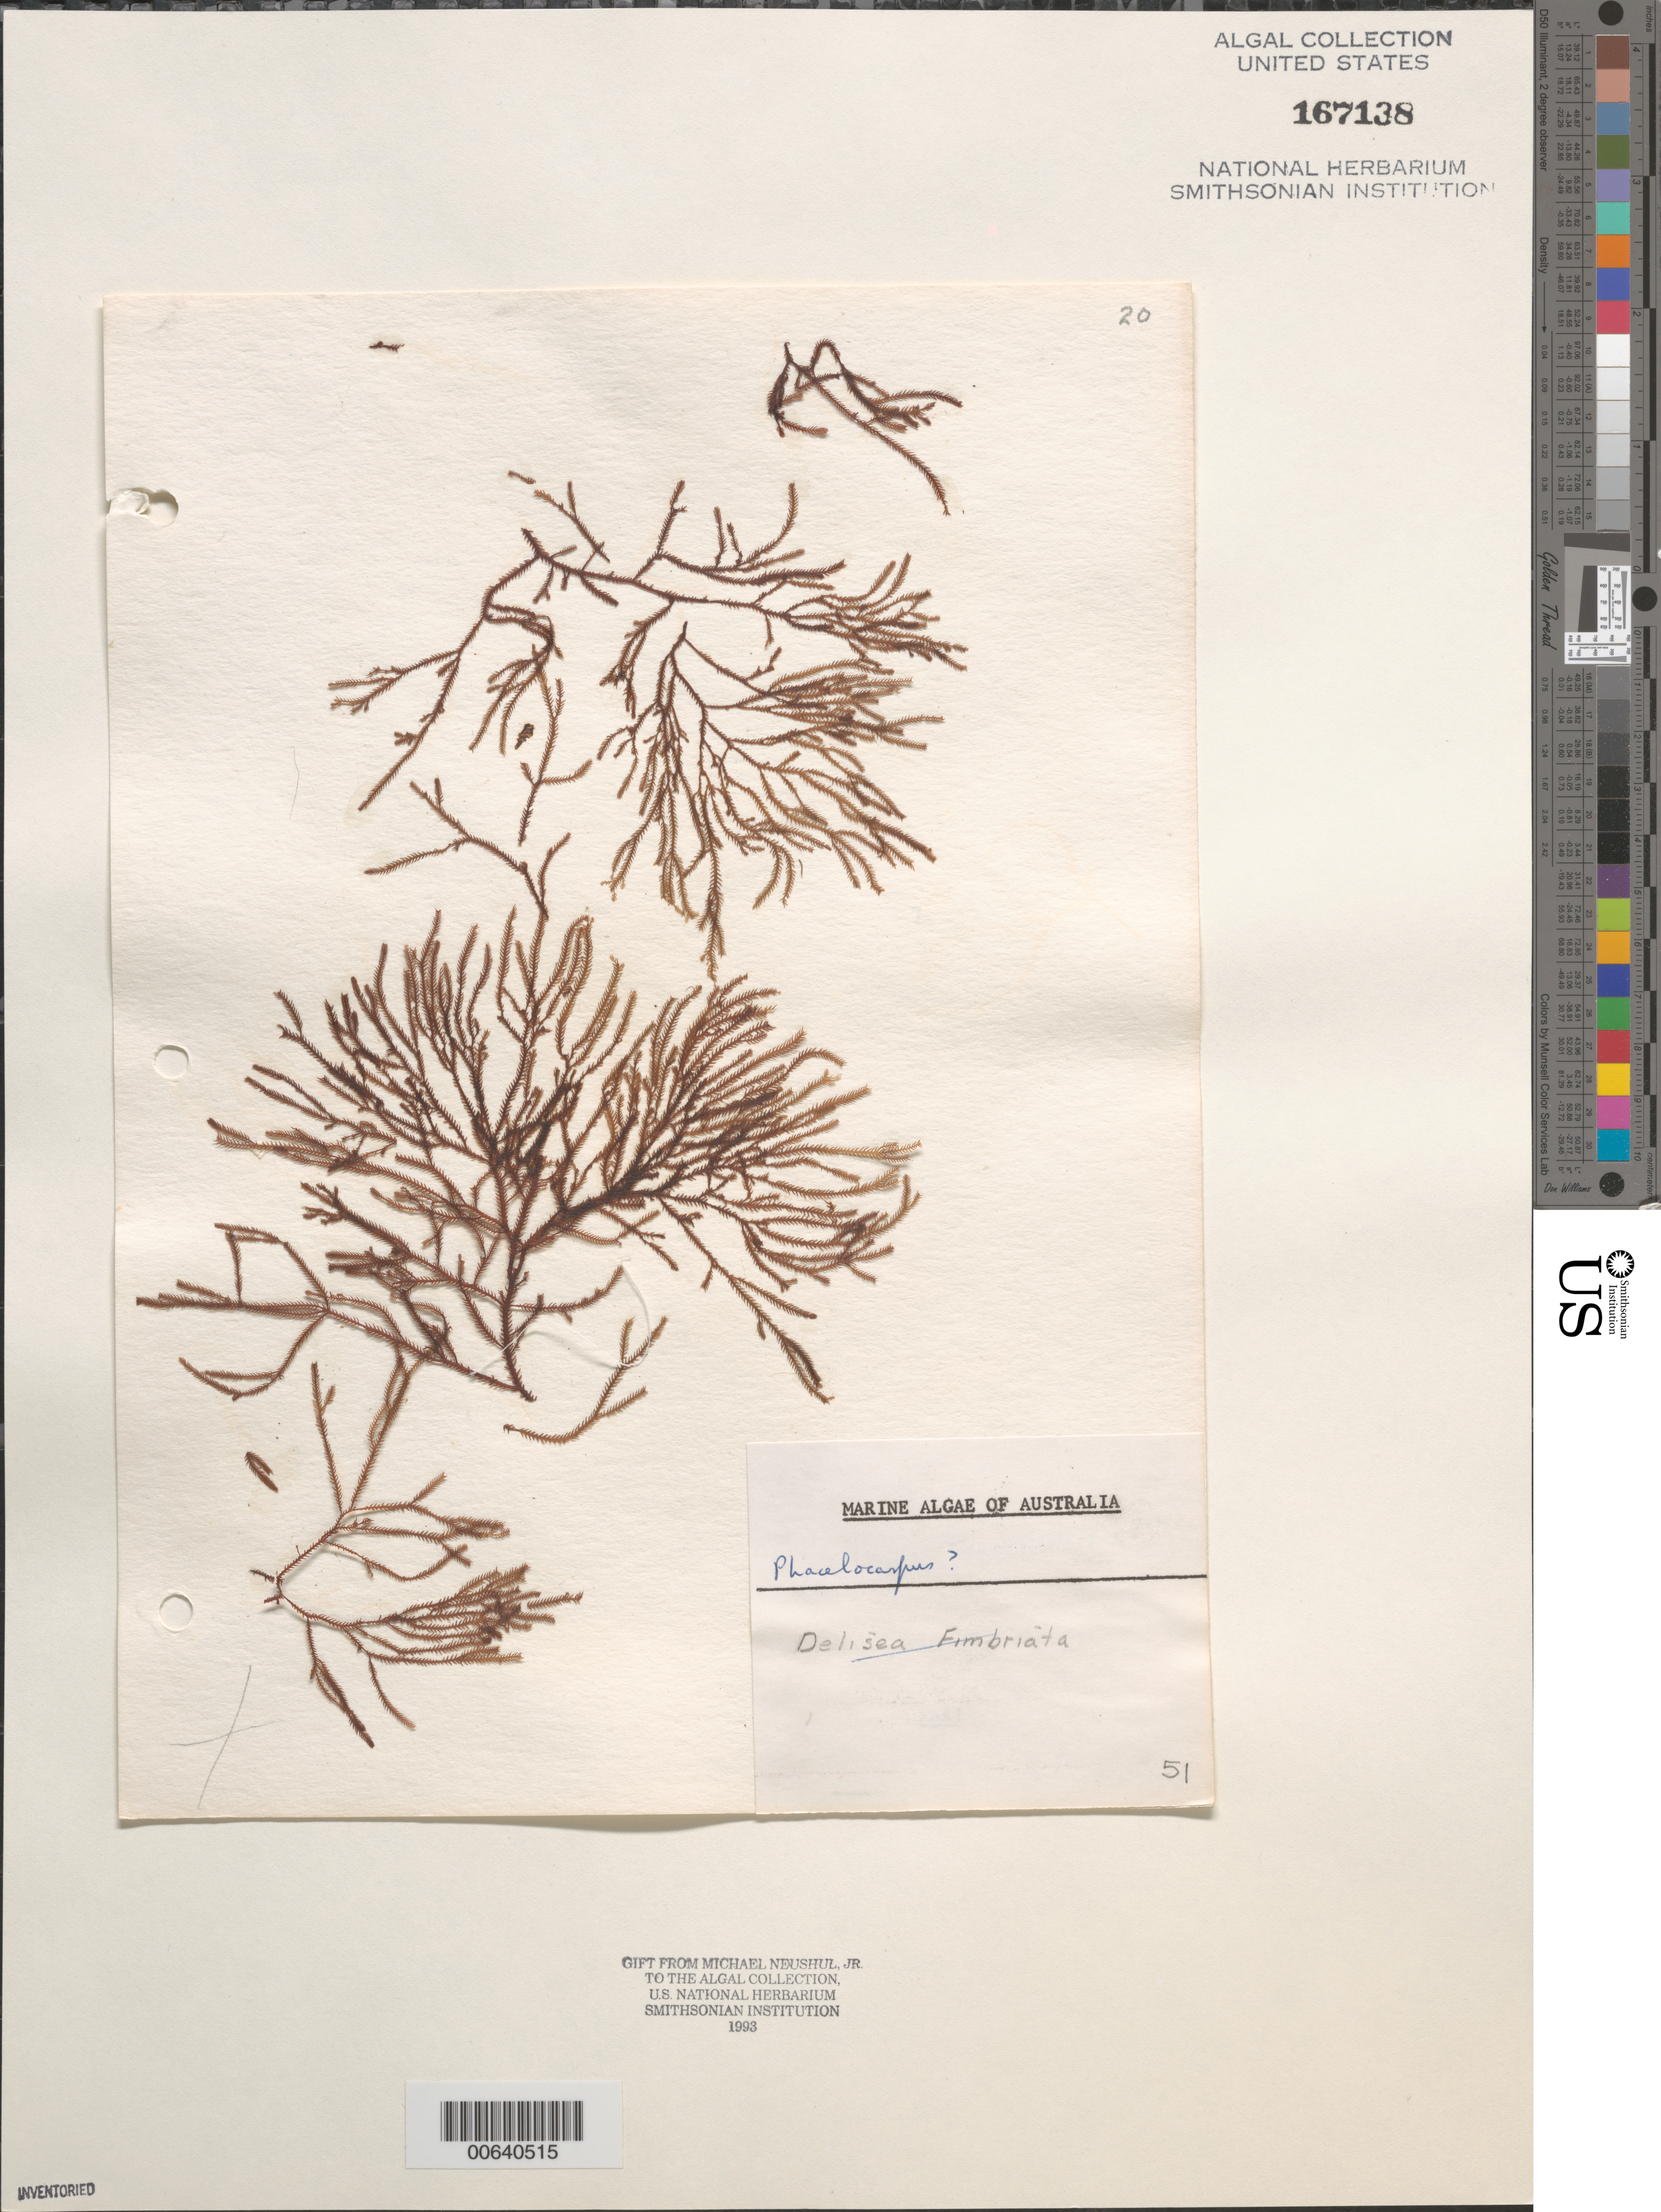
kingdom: Plantae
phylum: Rhodophyta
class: Florideophyceae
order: Gigartinales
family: Phacelocarpaceae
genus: Phacelocarpus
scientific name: Phacelocarpus sp.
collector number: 51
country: Australia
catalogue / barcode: US 167138